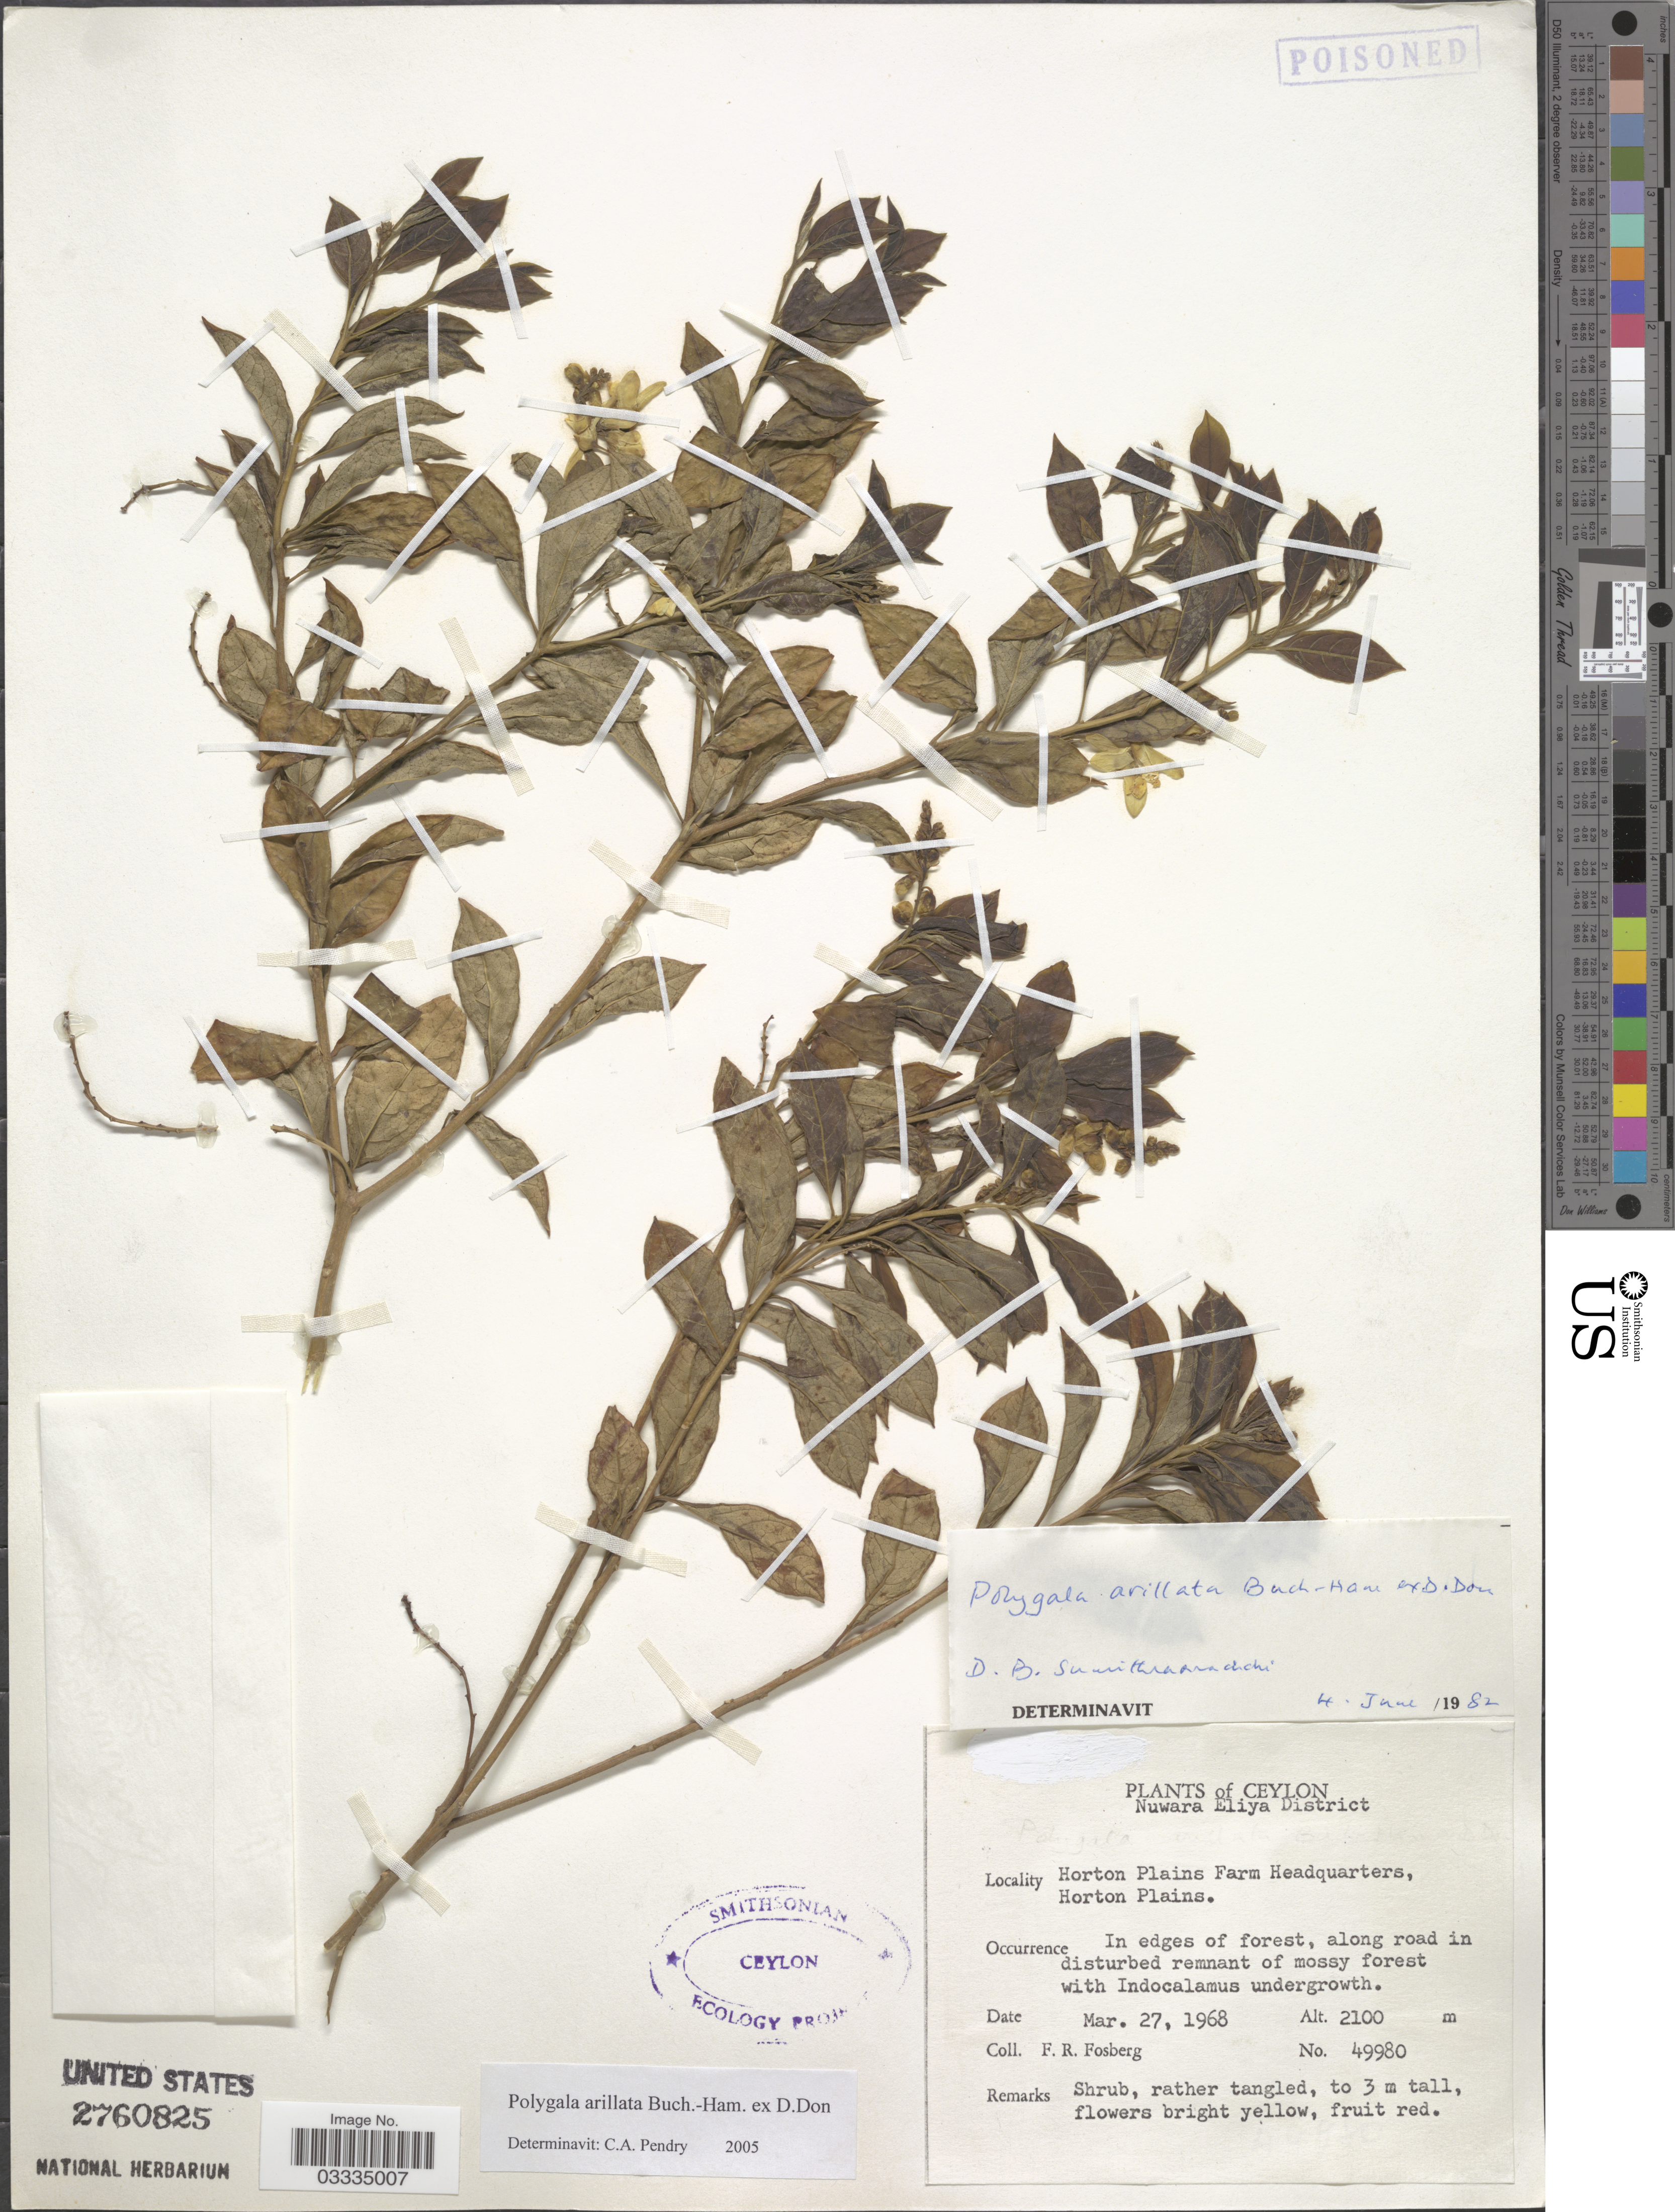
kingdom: Plantae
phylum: Tracheophyta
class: Magnoliopsida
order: Fabales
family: Polygalaceae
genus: Polygala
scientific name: Polygala arillata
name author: Buch.-Ham. ex D. Don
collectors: F. R. Fosberg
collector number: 49980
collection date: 1968-03-27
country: Sri Lanka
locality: Ceylon. Nuwara Eliya District. Horton Plains Farm Headquarters, Horton Plains.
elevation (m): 2100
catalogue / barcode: US 2760825